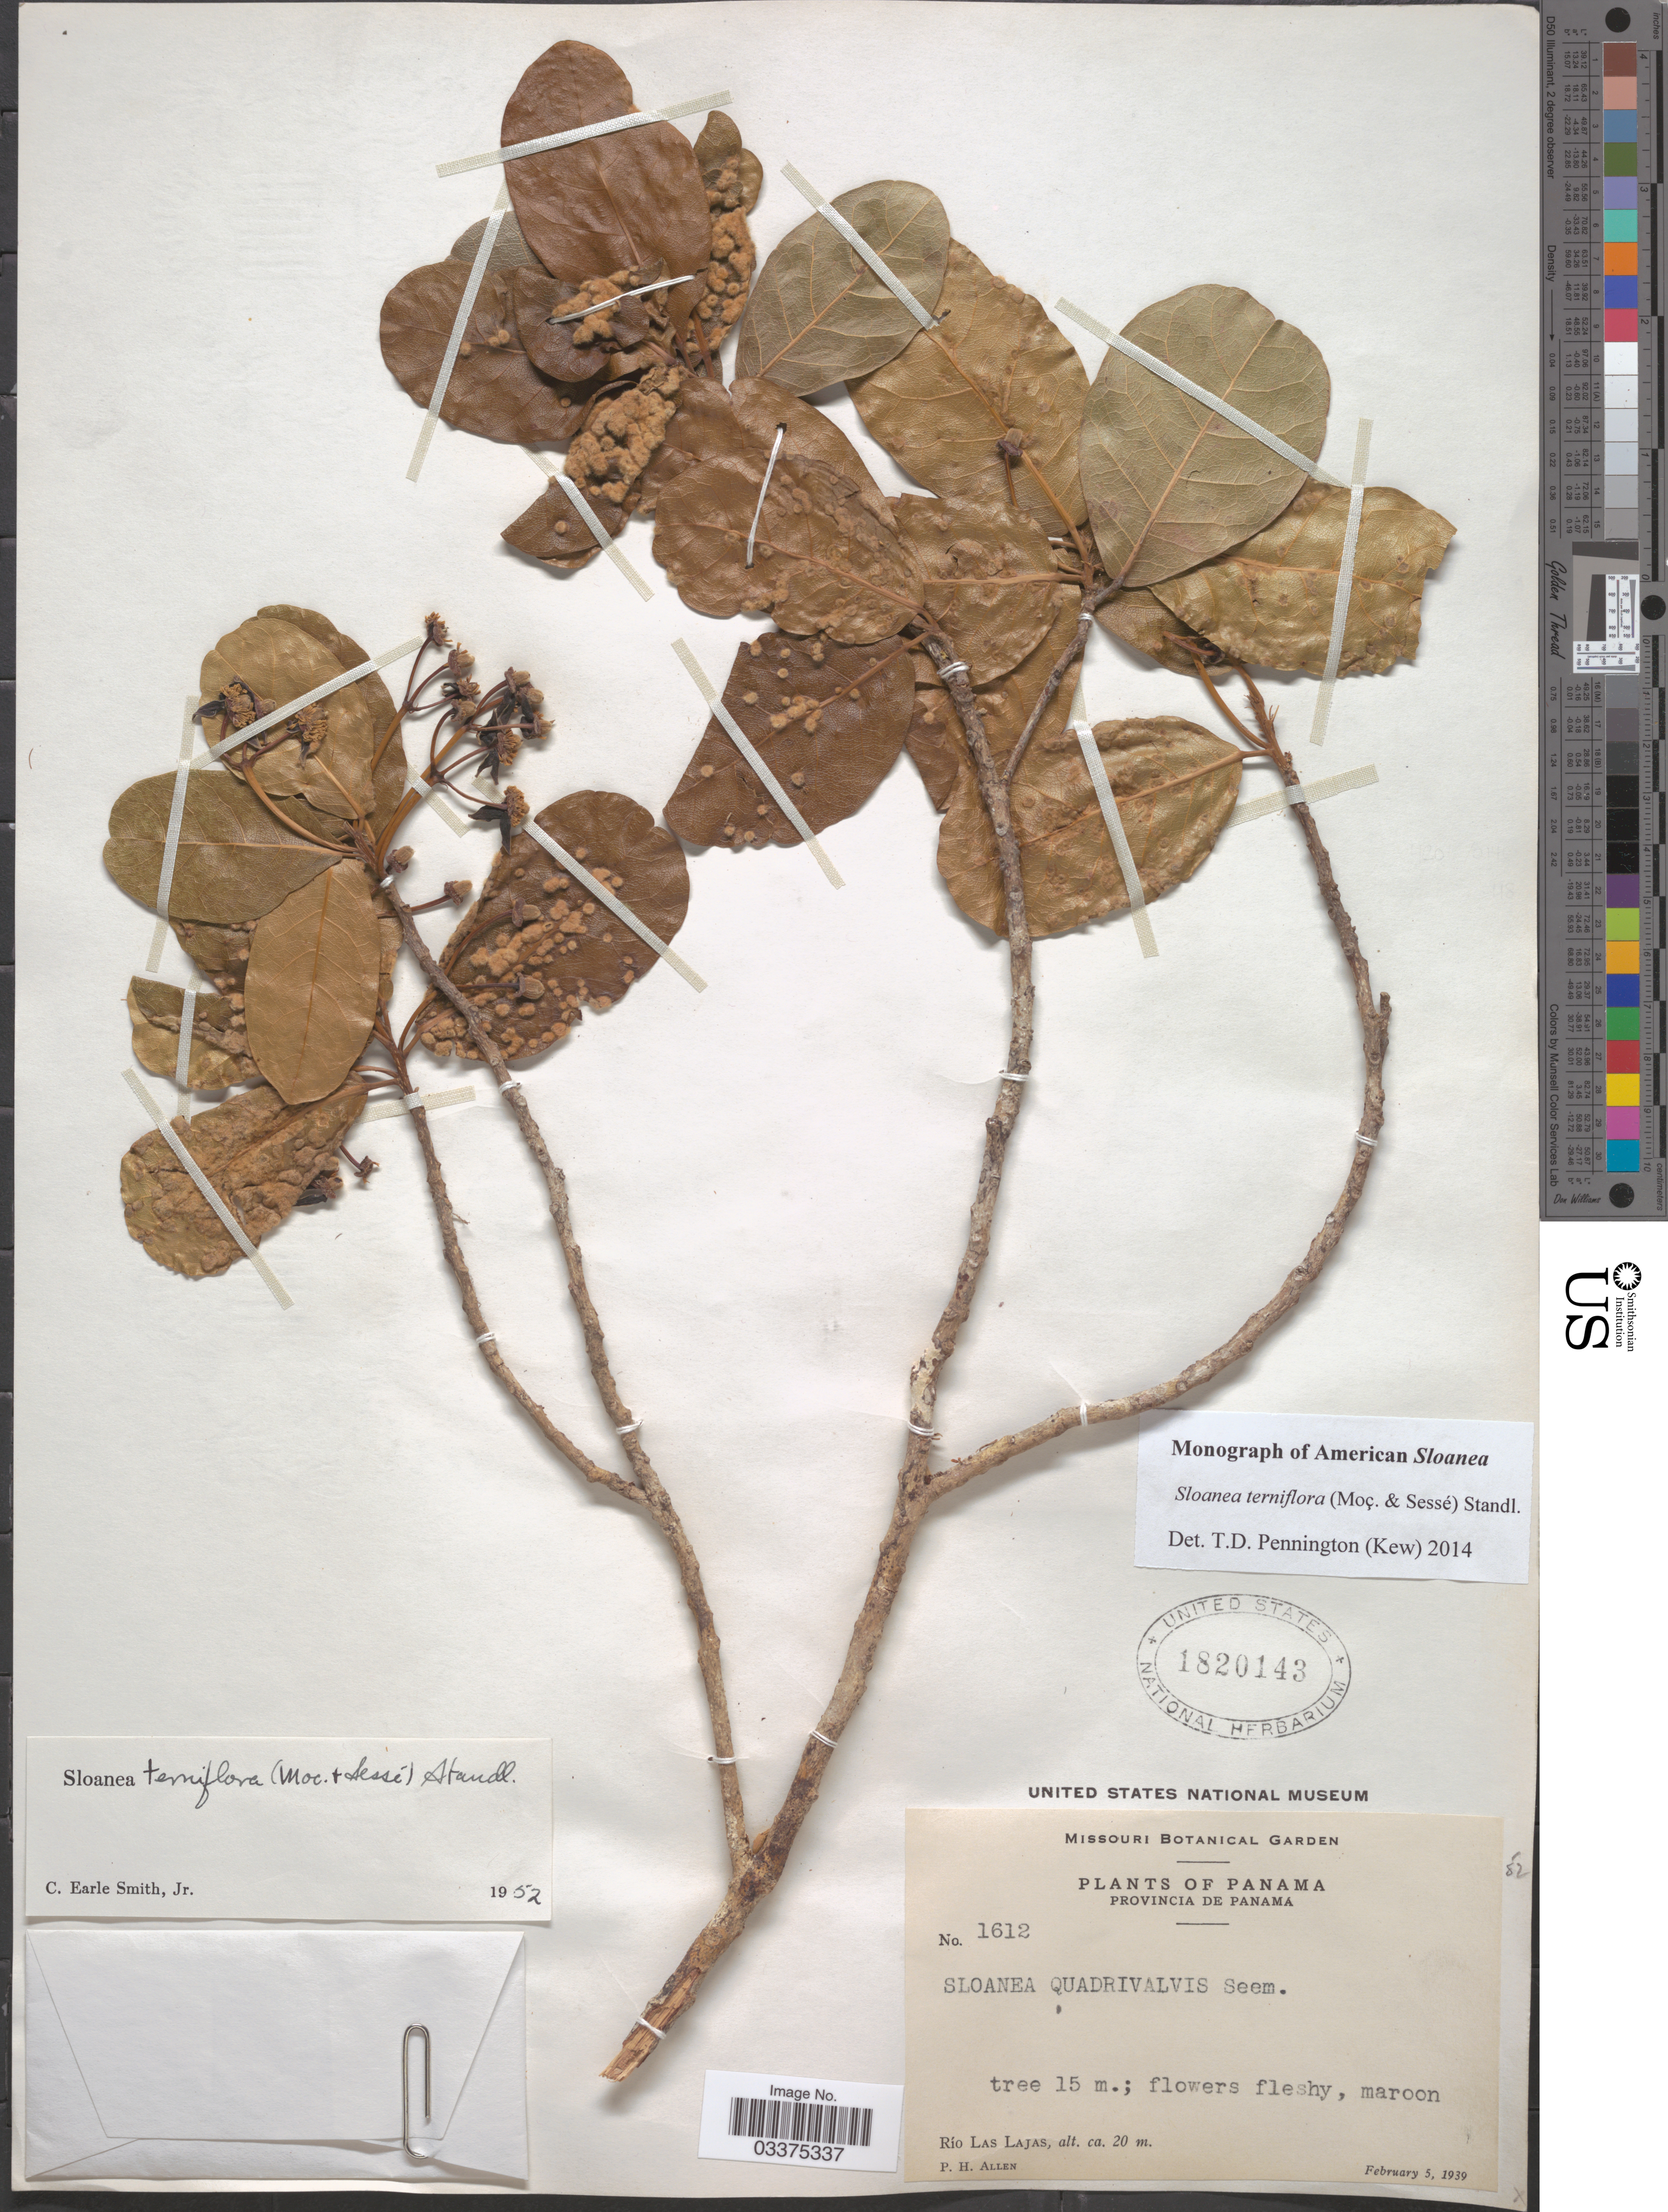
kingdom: Plantae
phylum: Tracheophyta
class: Magnoliopsida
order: Oxalidales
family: Elaeocarpaceae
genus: Sloanea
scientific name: Sloanea terniflora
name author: (Moc. & Sessé ex DC.) Standl.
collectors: P. H. Allen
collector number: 1612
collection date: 1939-02-05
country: Panama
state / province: Panamá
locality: Río Las Lajas.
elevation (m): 20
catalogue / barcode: US 1820143